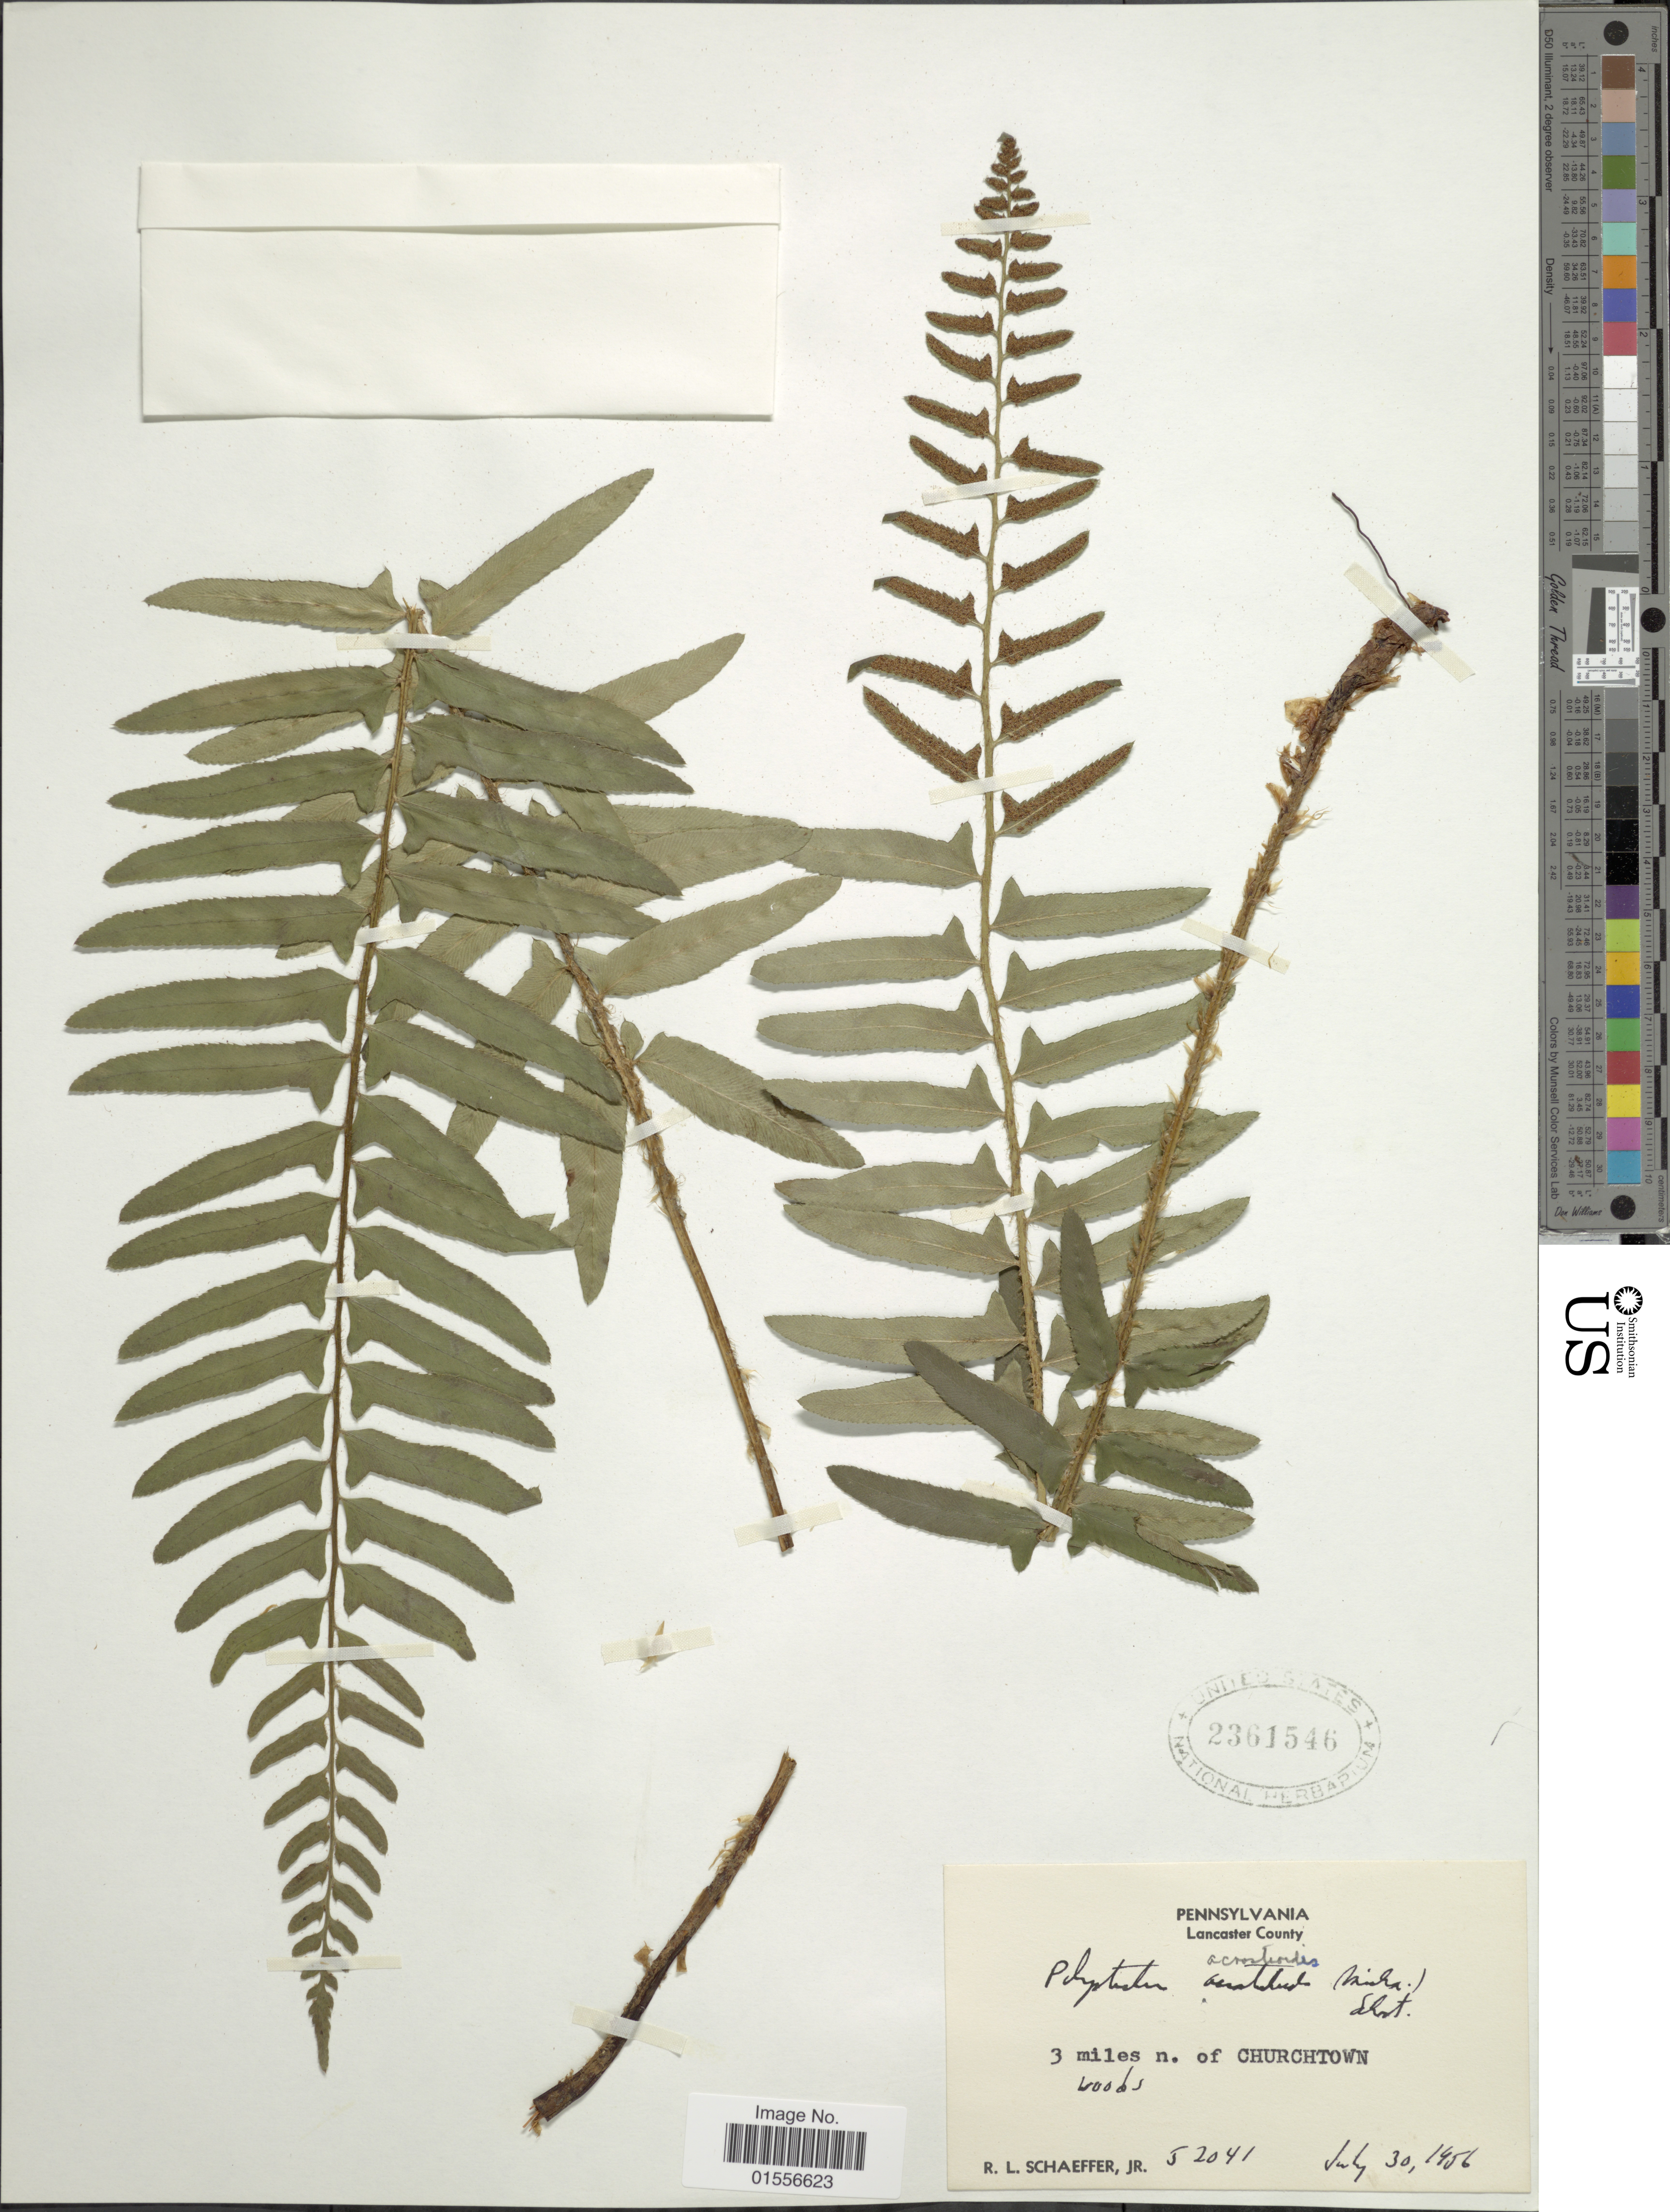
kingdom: Plantae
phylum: Tracheophyta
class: Polypodiopsida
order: Polypodiales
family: Dryopteridaceae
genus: Polystichum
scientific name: Polystichum acrostichoides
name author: (Michx.) Schott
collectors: R. L. Schaeffer Jr.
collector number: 52041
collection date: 1956-07-30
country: United States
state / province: Pennsylvania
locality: Lancaster County, 3 miles n. of Churchtown.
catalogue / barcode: US 2361546